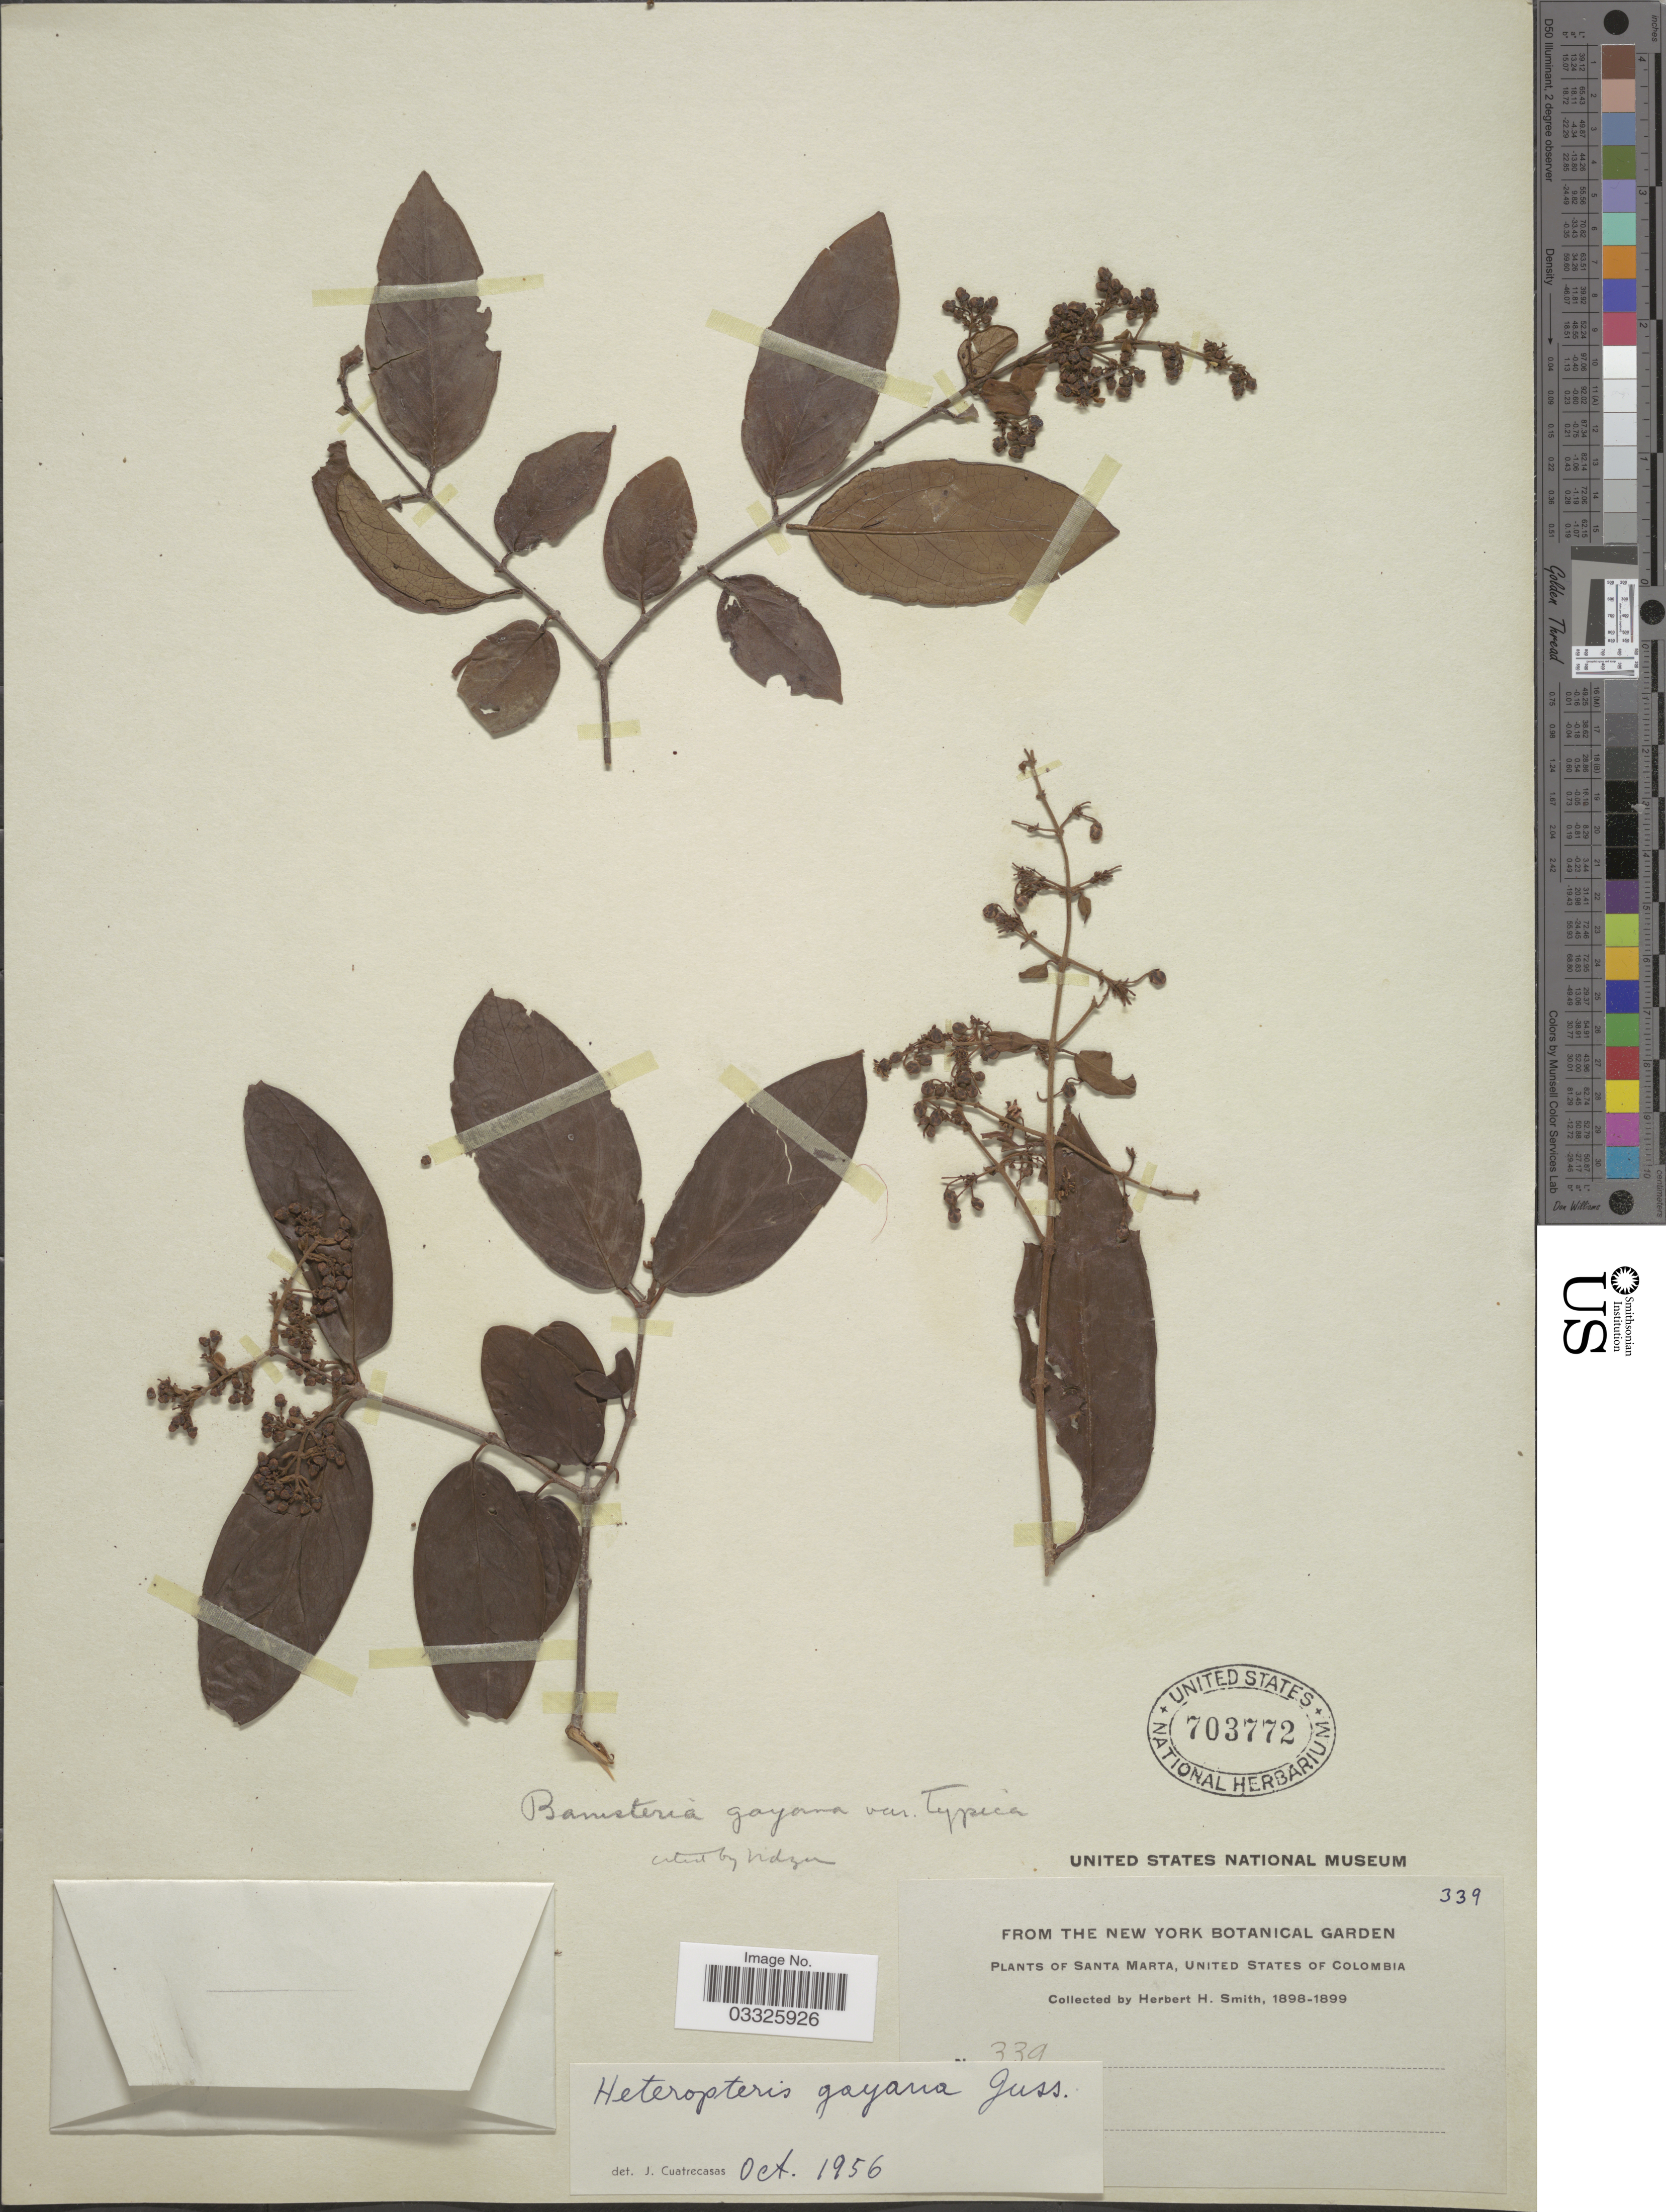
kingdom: Plantae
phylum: Tracheophyta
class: Magnoliopsida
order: Malpighiales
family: Malpighiaceae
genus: Heteropterys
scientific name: Heteropterys gayana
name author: Juss.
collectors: Herbert H. Smith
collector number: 339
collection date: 1898/1899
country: Colombia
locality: Santa Marta, United States of Colombia.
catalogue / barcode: US 703772